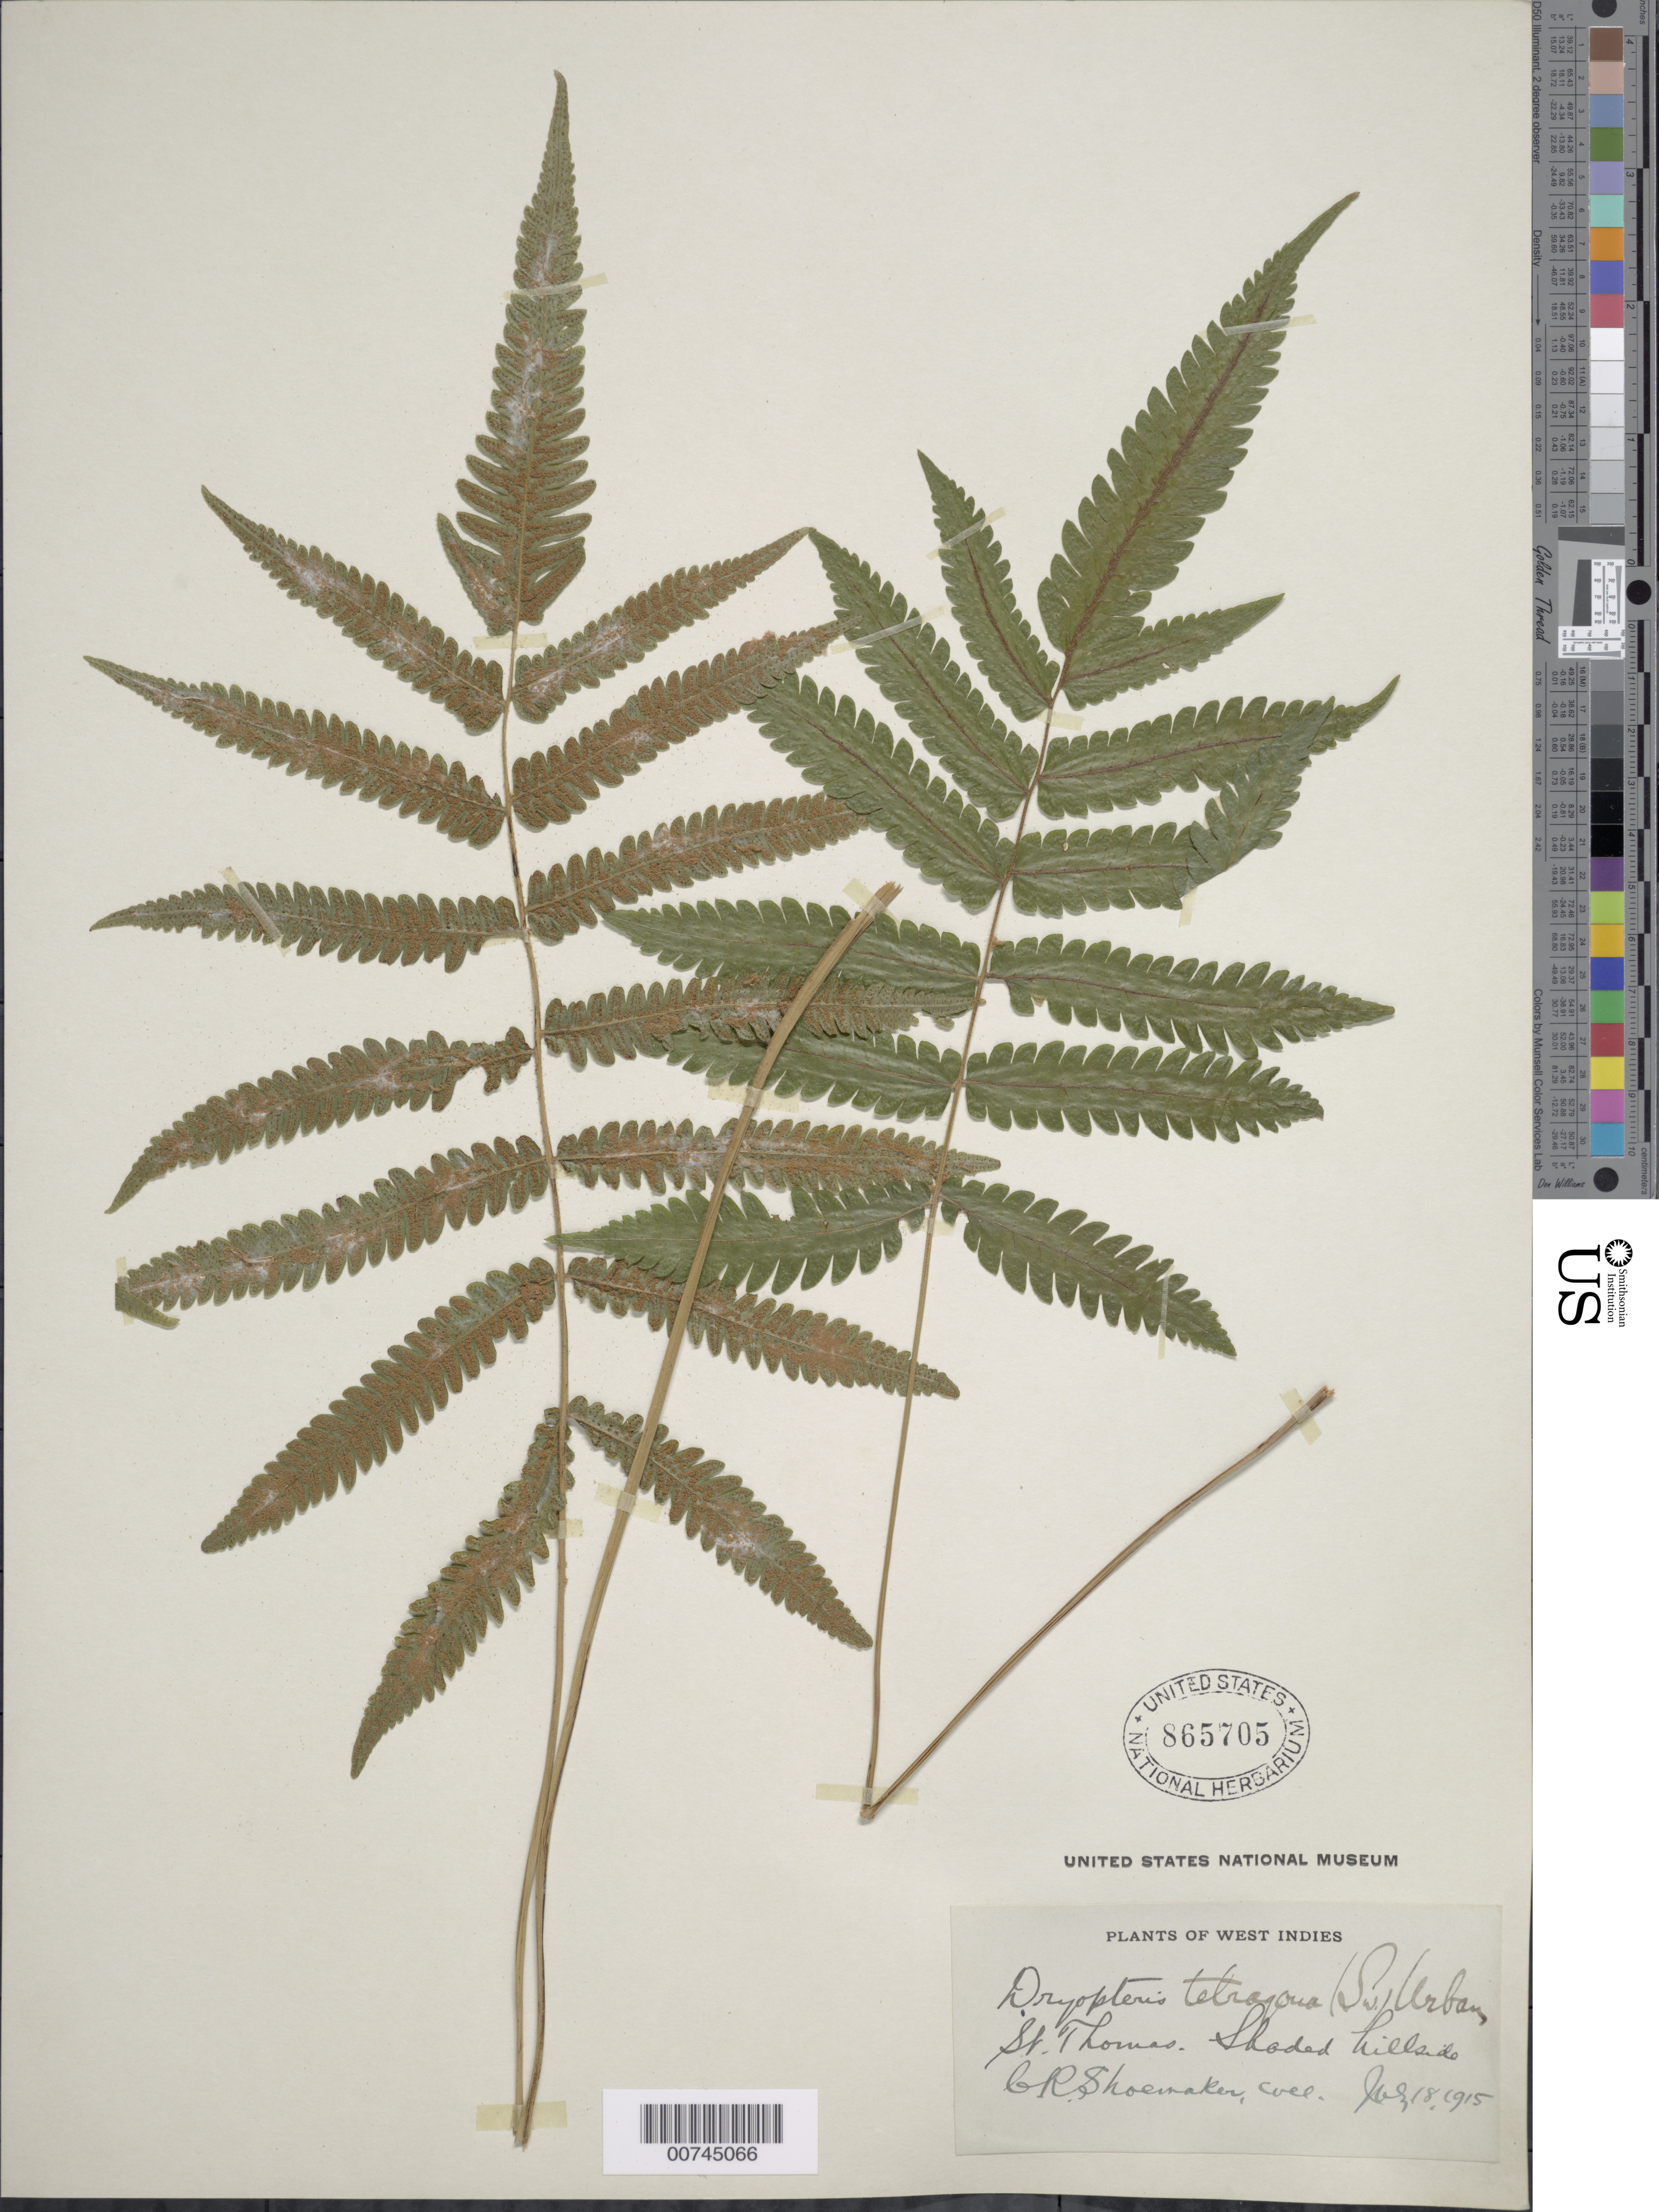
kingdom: Plantae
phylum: Tracheophyta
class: Polypodiopsida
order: Polypodiales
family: Thelypteridaceae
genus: Goniopteris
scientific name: Goniopteris tetragona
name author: (C. Presl) Sw.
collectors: C. Shoemaker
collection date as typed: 18 Jul 1915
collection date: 1915-07-18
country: U.S. Virgin Islands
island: St. Thomas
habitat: Shaded hillside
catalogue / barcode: US 865705